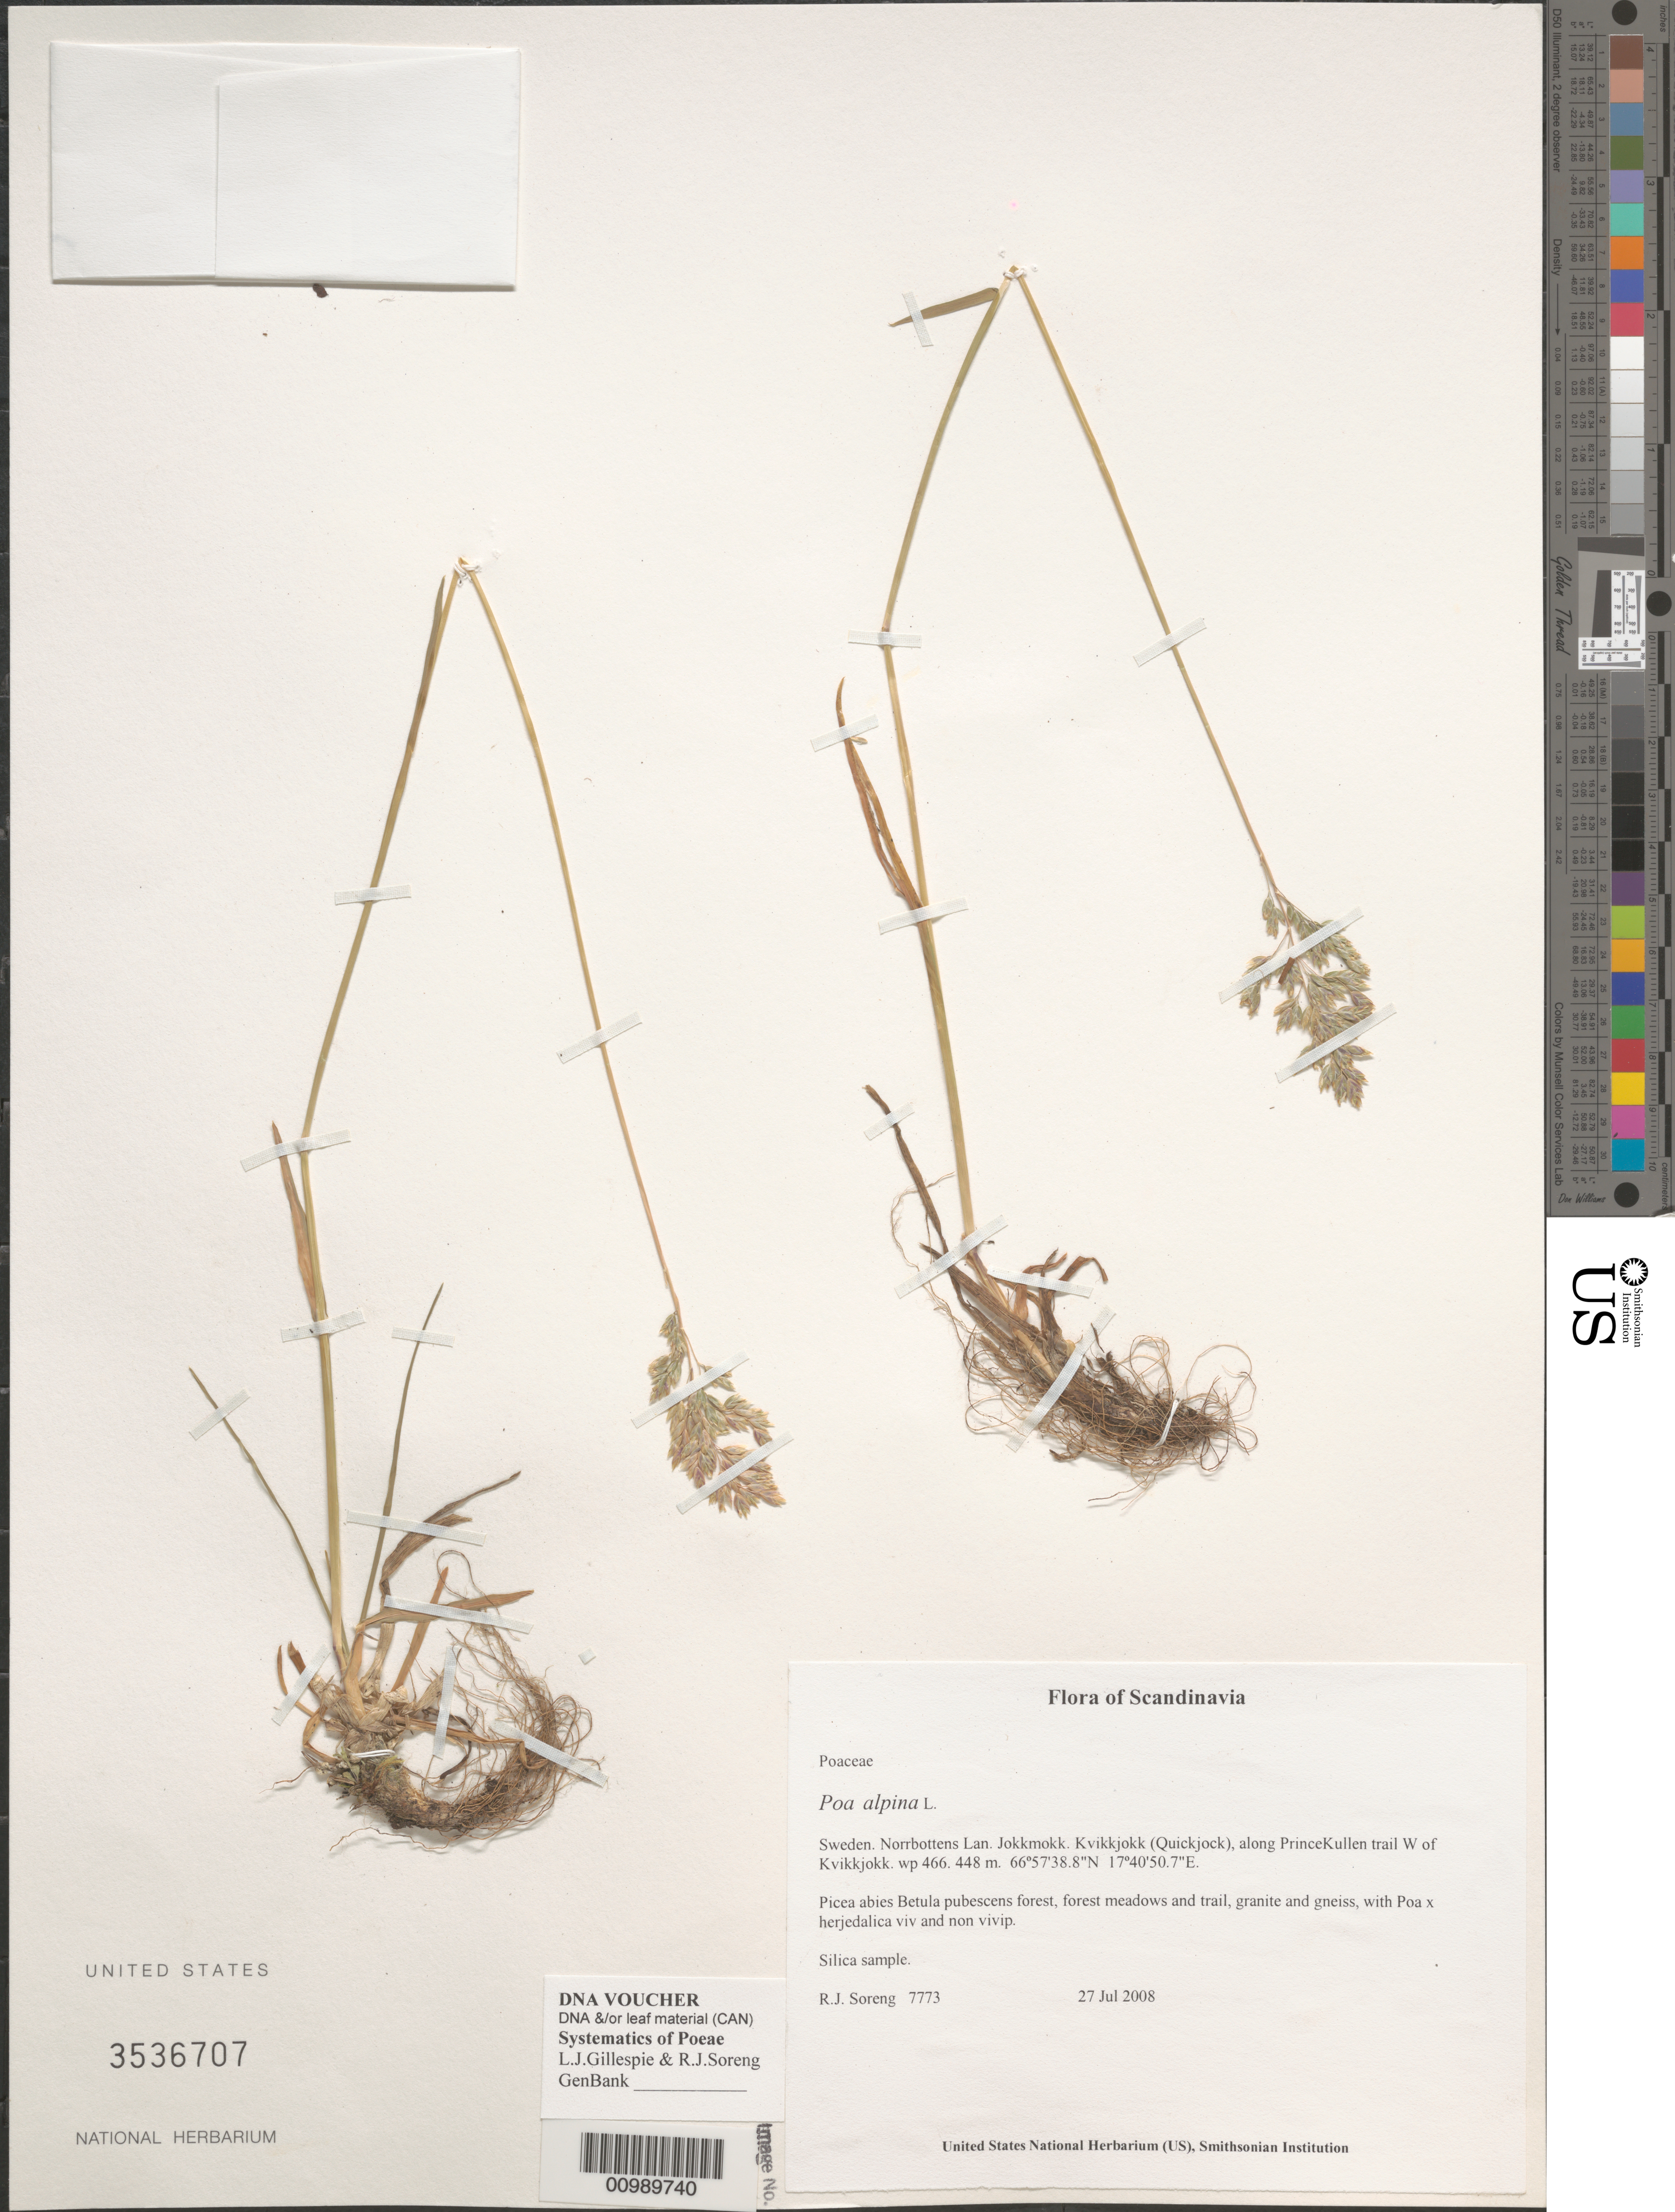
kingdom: Plantae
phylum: Tracheophyta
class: Liliopsida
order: Poales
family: Poaceae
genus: Poa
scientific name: Poa alpina subsp. alpina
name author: L.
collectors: R. J. Soreng & N. L. Soreng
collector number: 7773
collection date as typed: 27 Jul 2008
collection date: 2008-07-27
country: Sweden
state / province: Norrbotten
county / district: Jokkmokk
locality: Kvikkjokk (Quickjock), along PrinceKullen trail W of Kvikkjokk.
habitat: Picea abies Betula pubescens forest, forest meadows and trail, granite and gneiss, with Poa x herjedalica viv and non vivip.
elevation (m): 448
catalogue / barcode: US 3536707